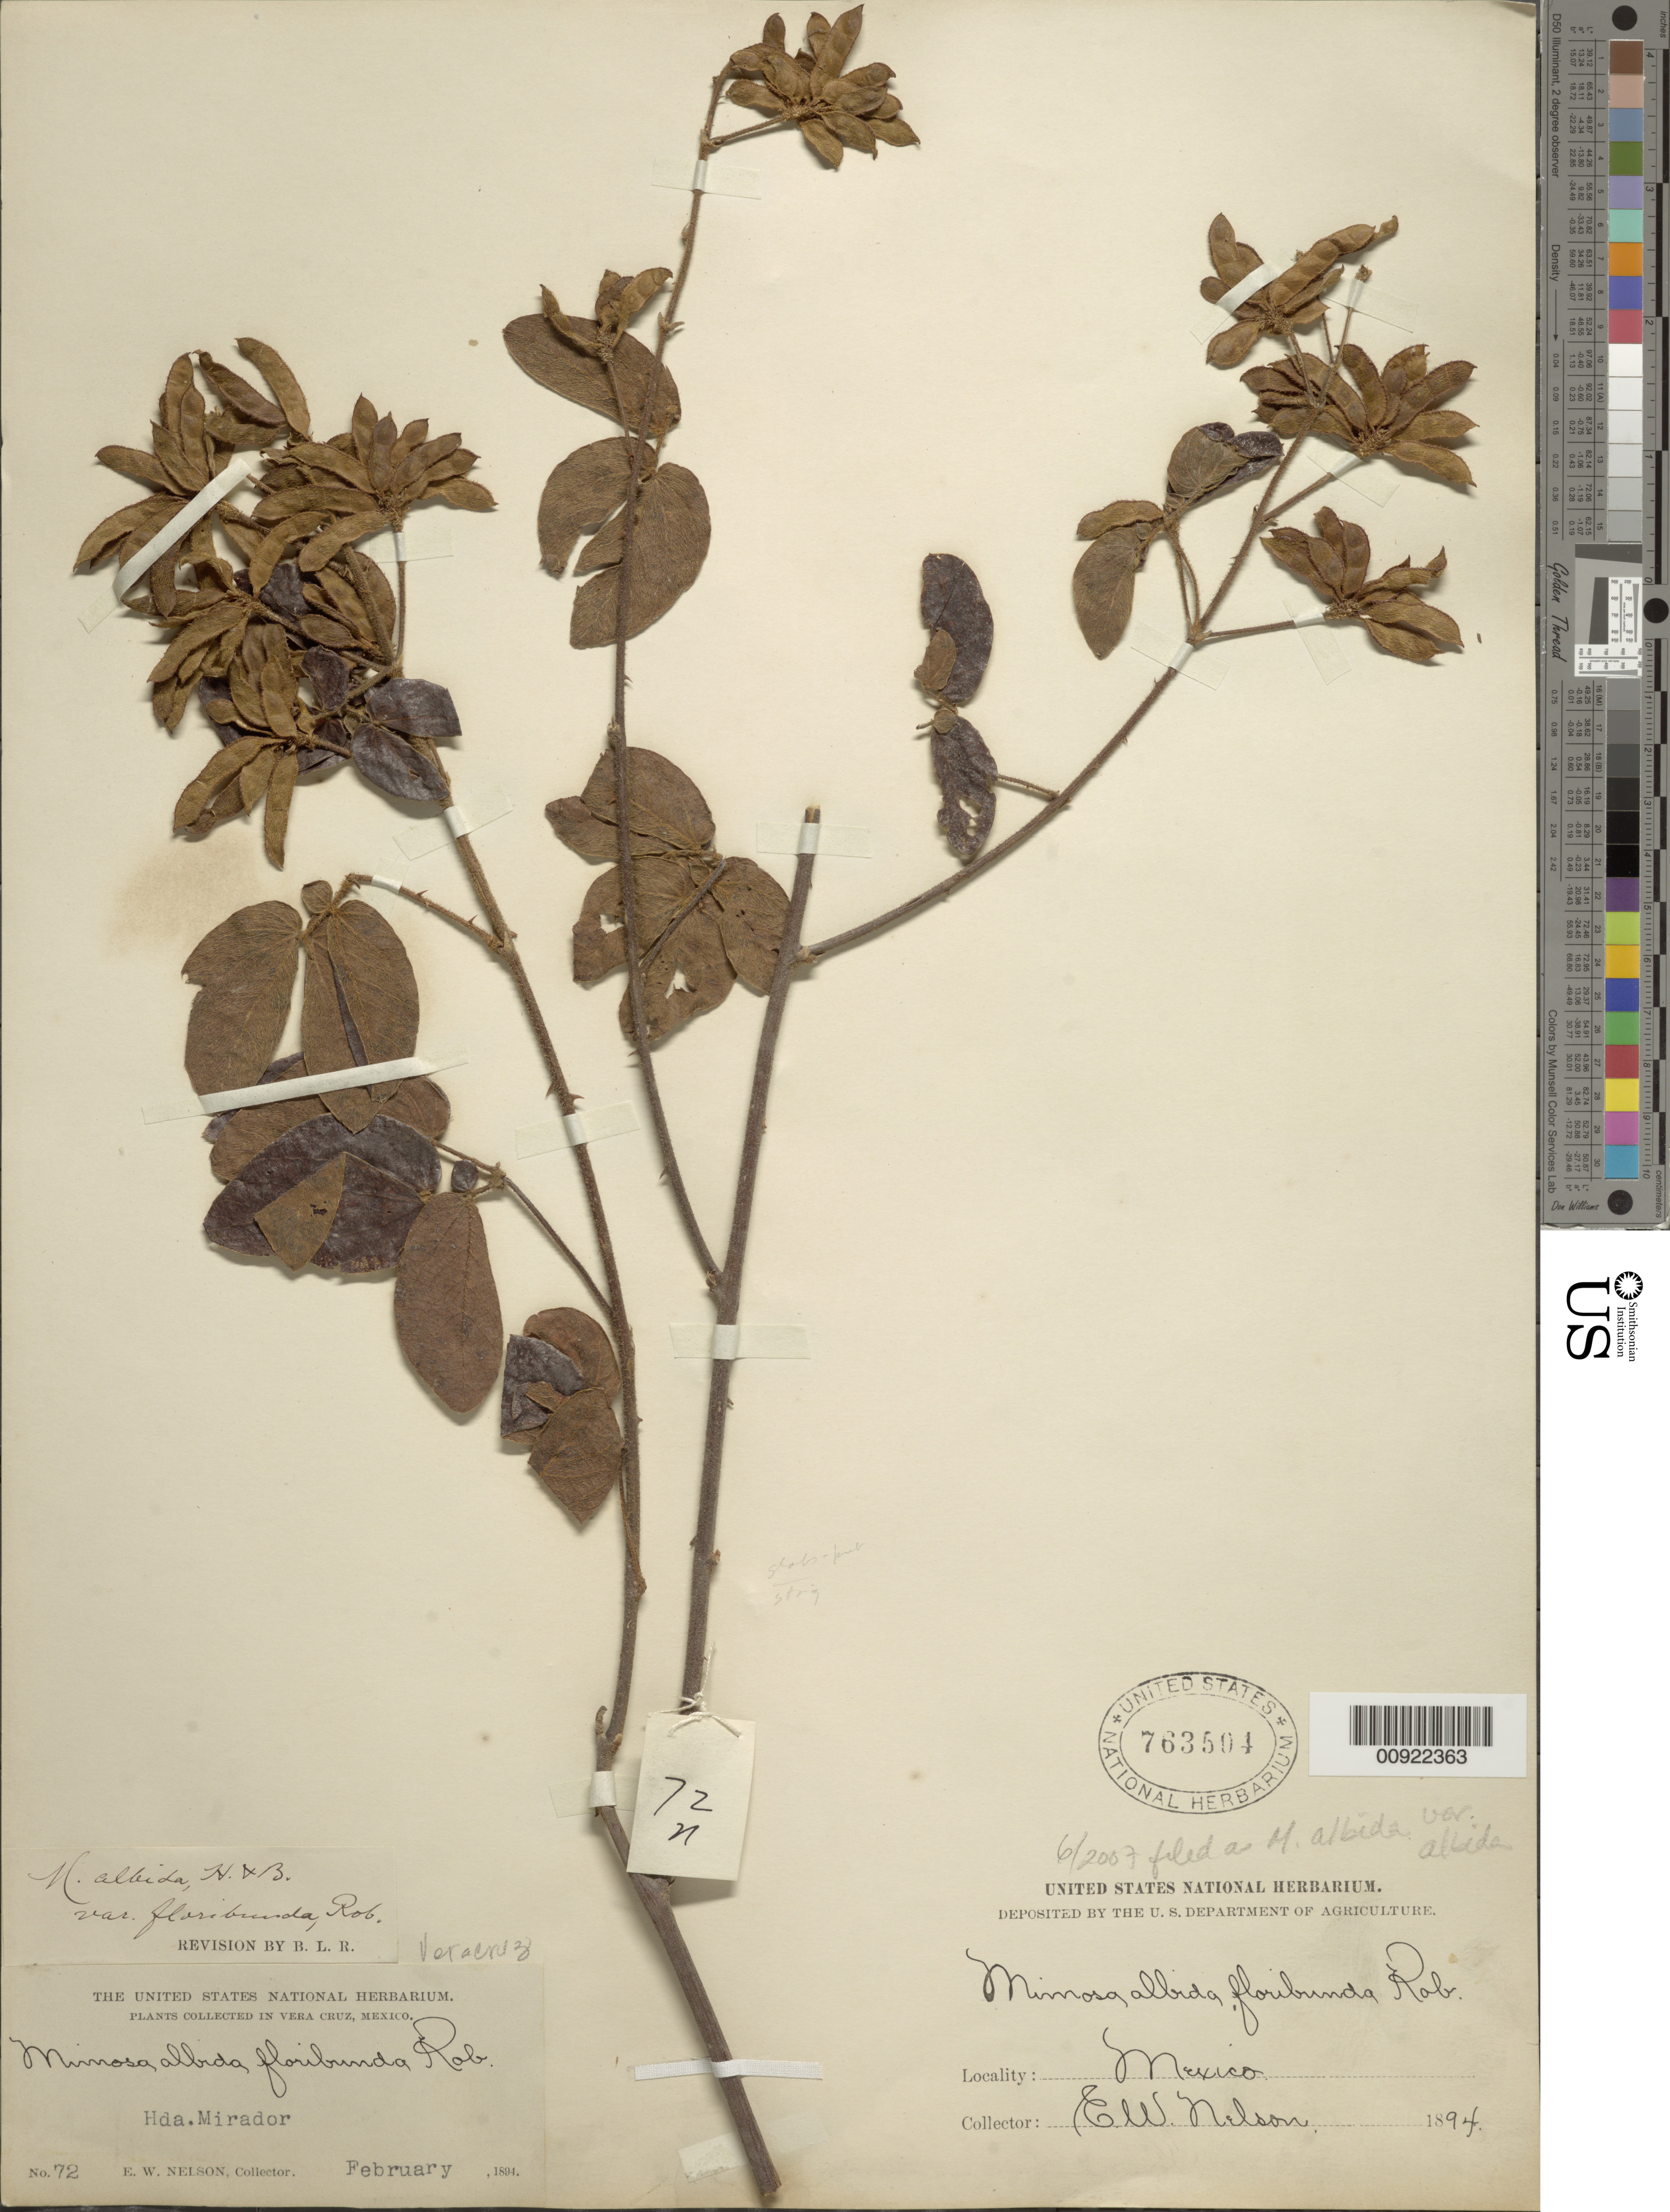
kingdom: Plantae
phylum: Tracheophyta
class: Magnoliopsida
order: Fabales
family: Fabaceae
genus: Mimosa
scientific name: Mimosa albida var. albida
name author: Humb. & Bonpl. ex Willd.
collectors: E. W. Nelson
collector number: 72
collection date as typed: Feb 1894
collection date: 1894-02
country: Mexico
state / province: Veracruz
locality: Hacienda Mirador.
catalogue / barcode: US 763504